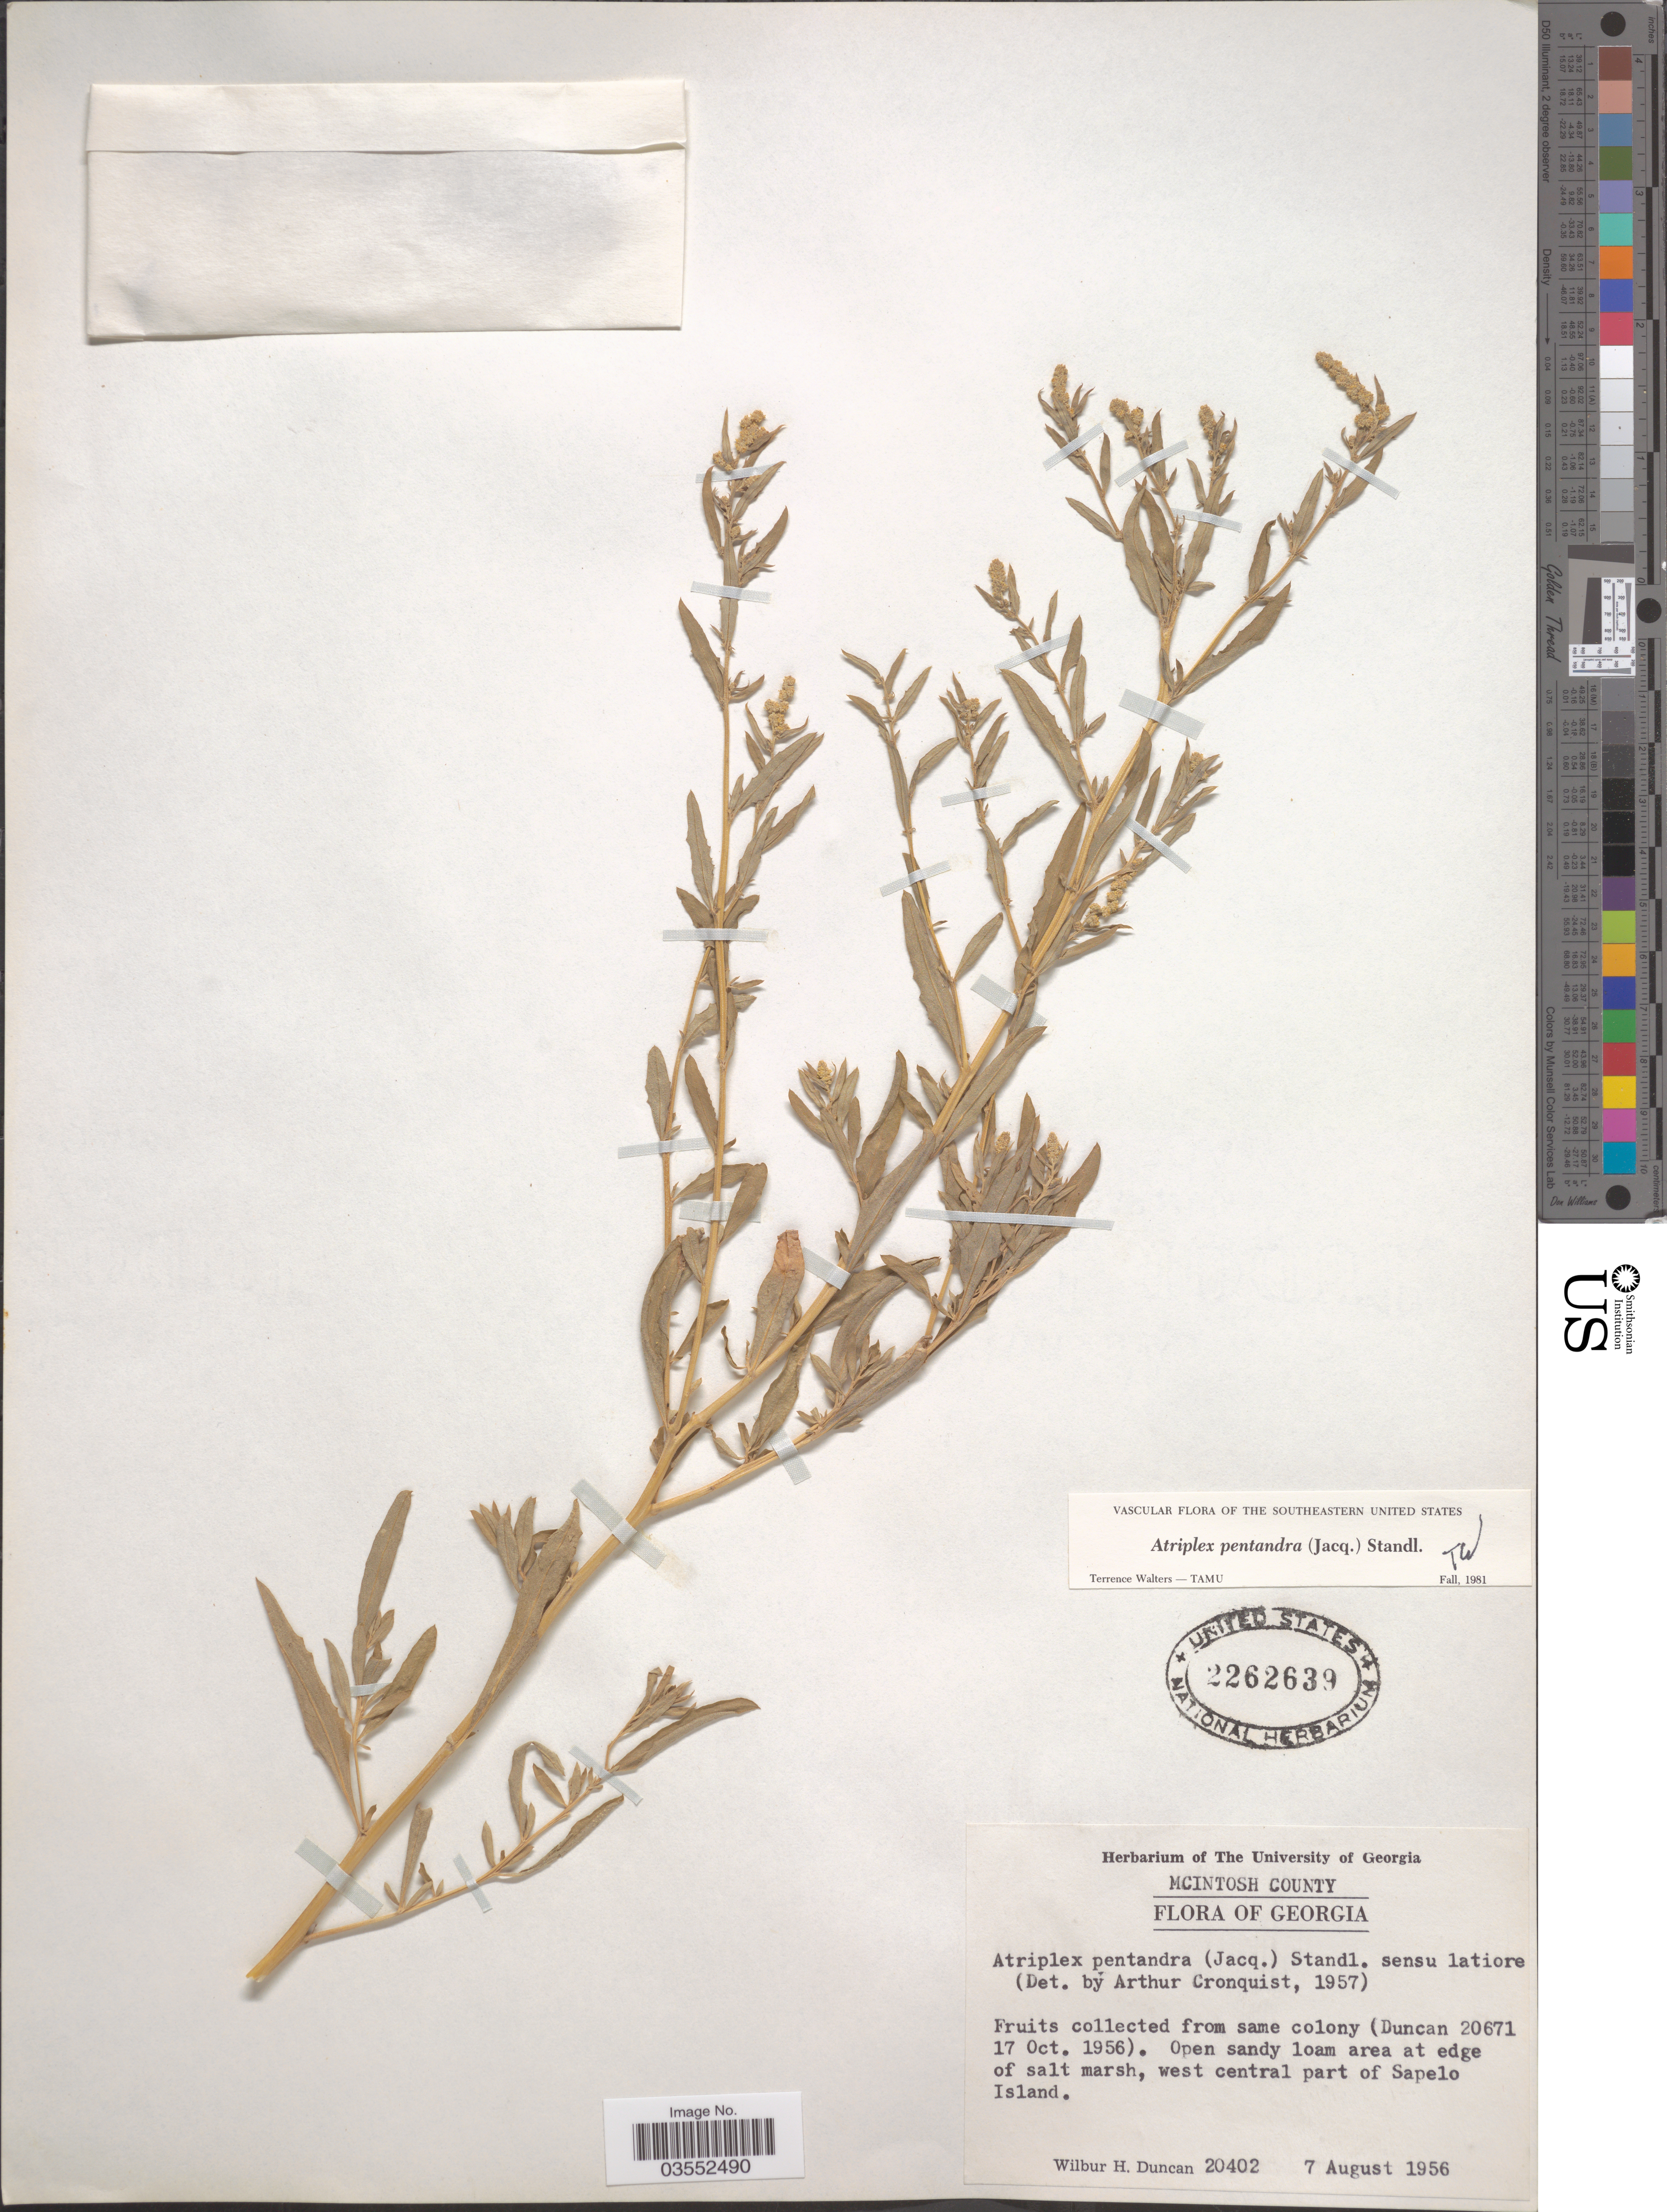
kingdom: Plantae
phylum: Tracheophyta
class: Magnoliopsida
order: Caryophyllales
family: Amaranthaceae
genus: Atriplex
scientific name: Atriplex pentandra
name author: (Jacq.) Standl.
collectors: W. H. Duncan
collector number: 20402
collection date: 1956-08-07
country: United States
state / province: Georgia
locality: McIntosh County. West central part of Sapelo Island.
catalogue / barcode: US 2262639